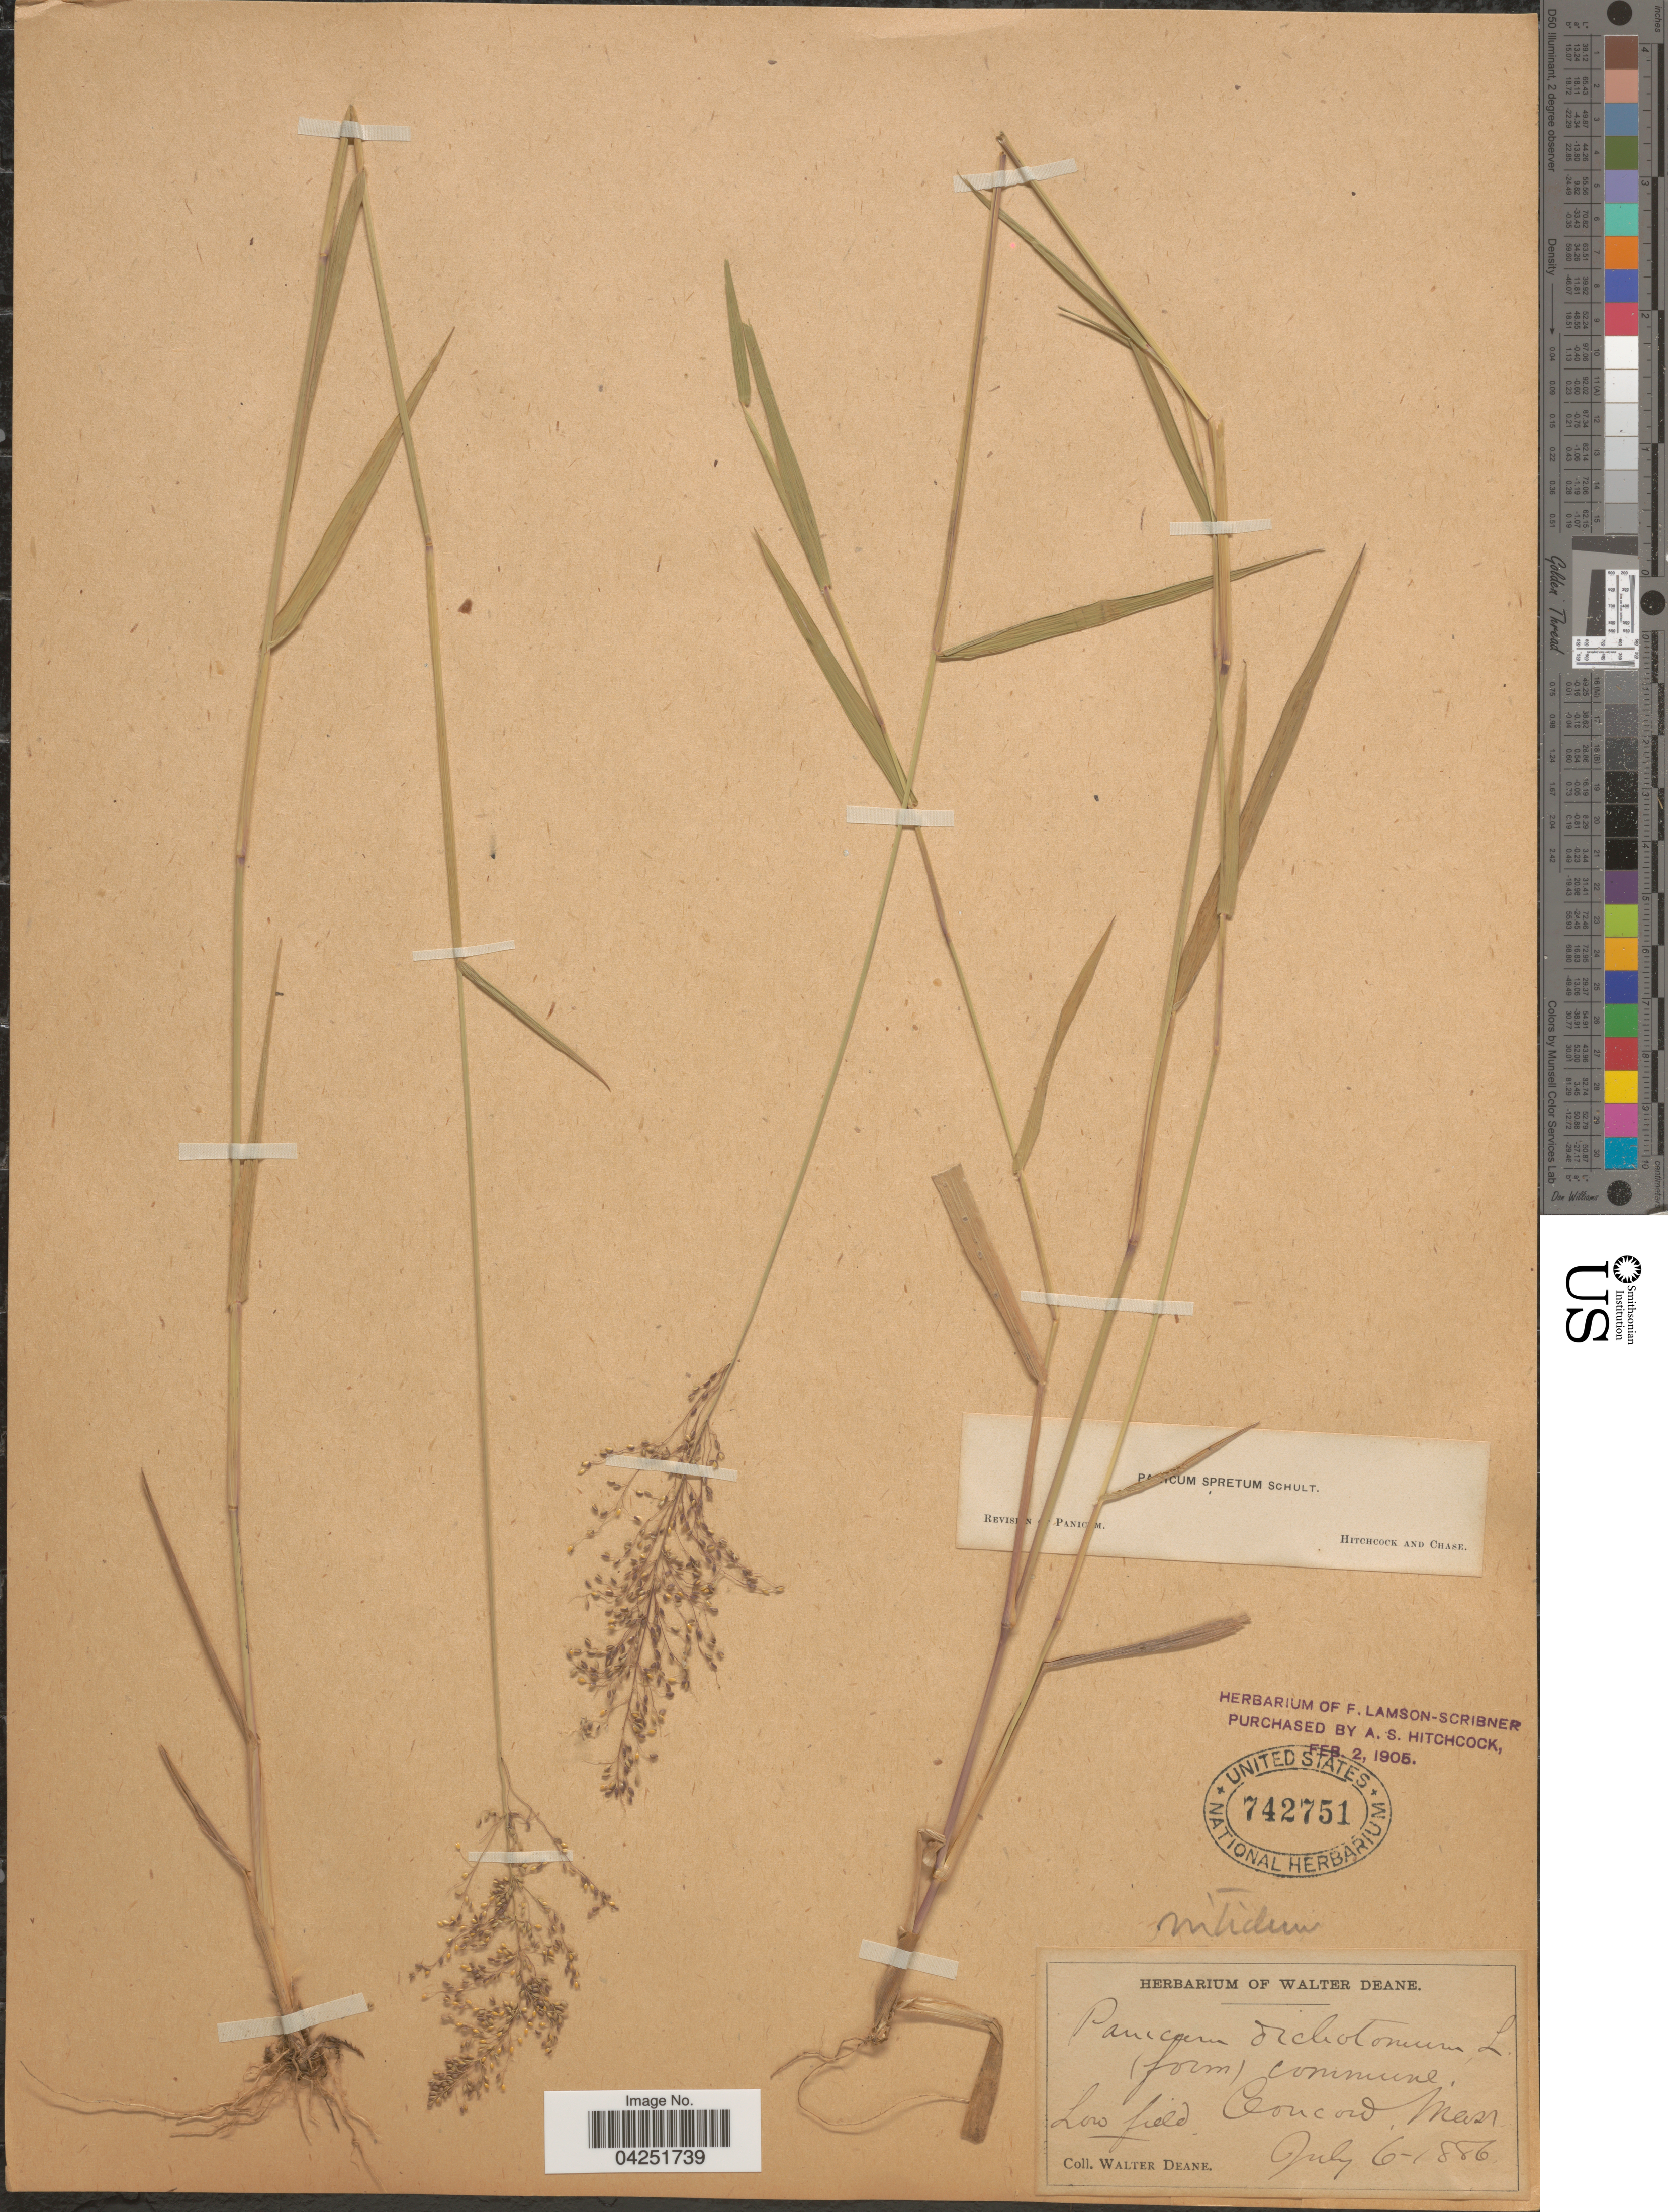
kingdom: Plantae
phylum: Tracheophyta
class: Liliopsida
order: Poales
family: Poaceae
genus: Dichanthelium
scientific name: Dichanthelium acuminatum var. densiflorum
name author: (Rand & Redfield) Gould & C.A. Clark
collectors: W. Deane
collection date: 1886-07-06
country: United States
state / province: Massachusetts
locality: Concord.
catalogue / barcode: US 742751